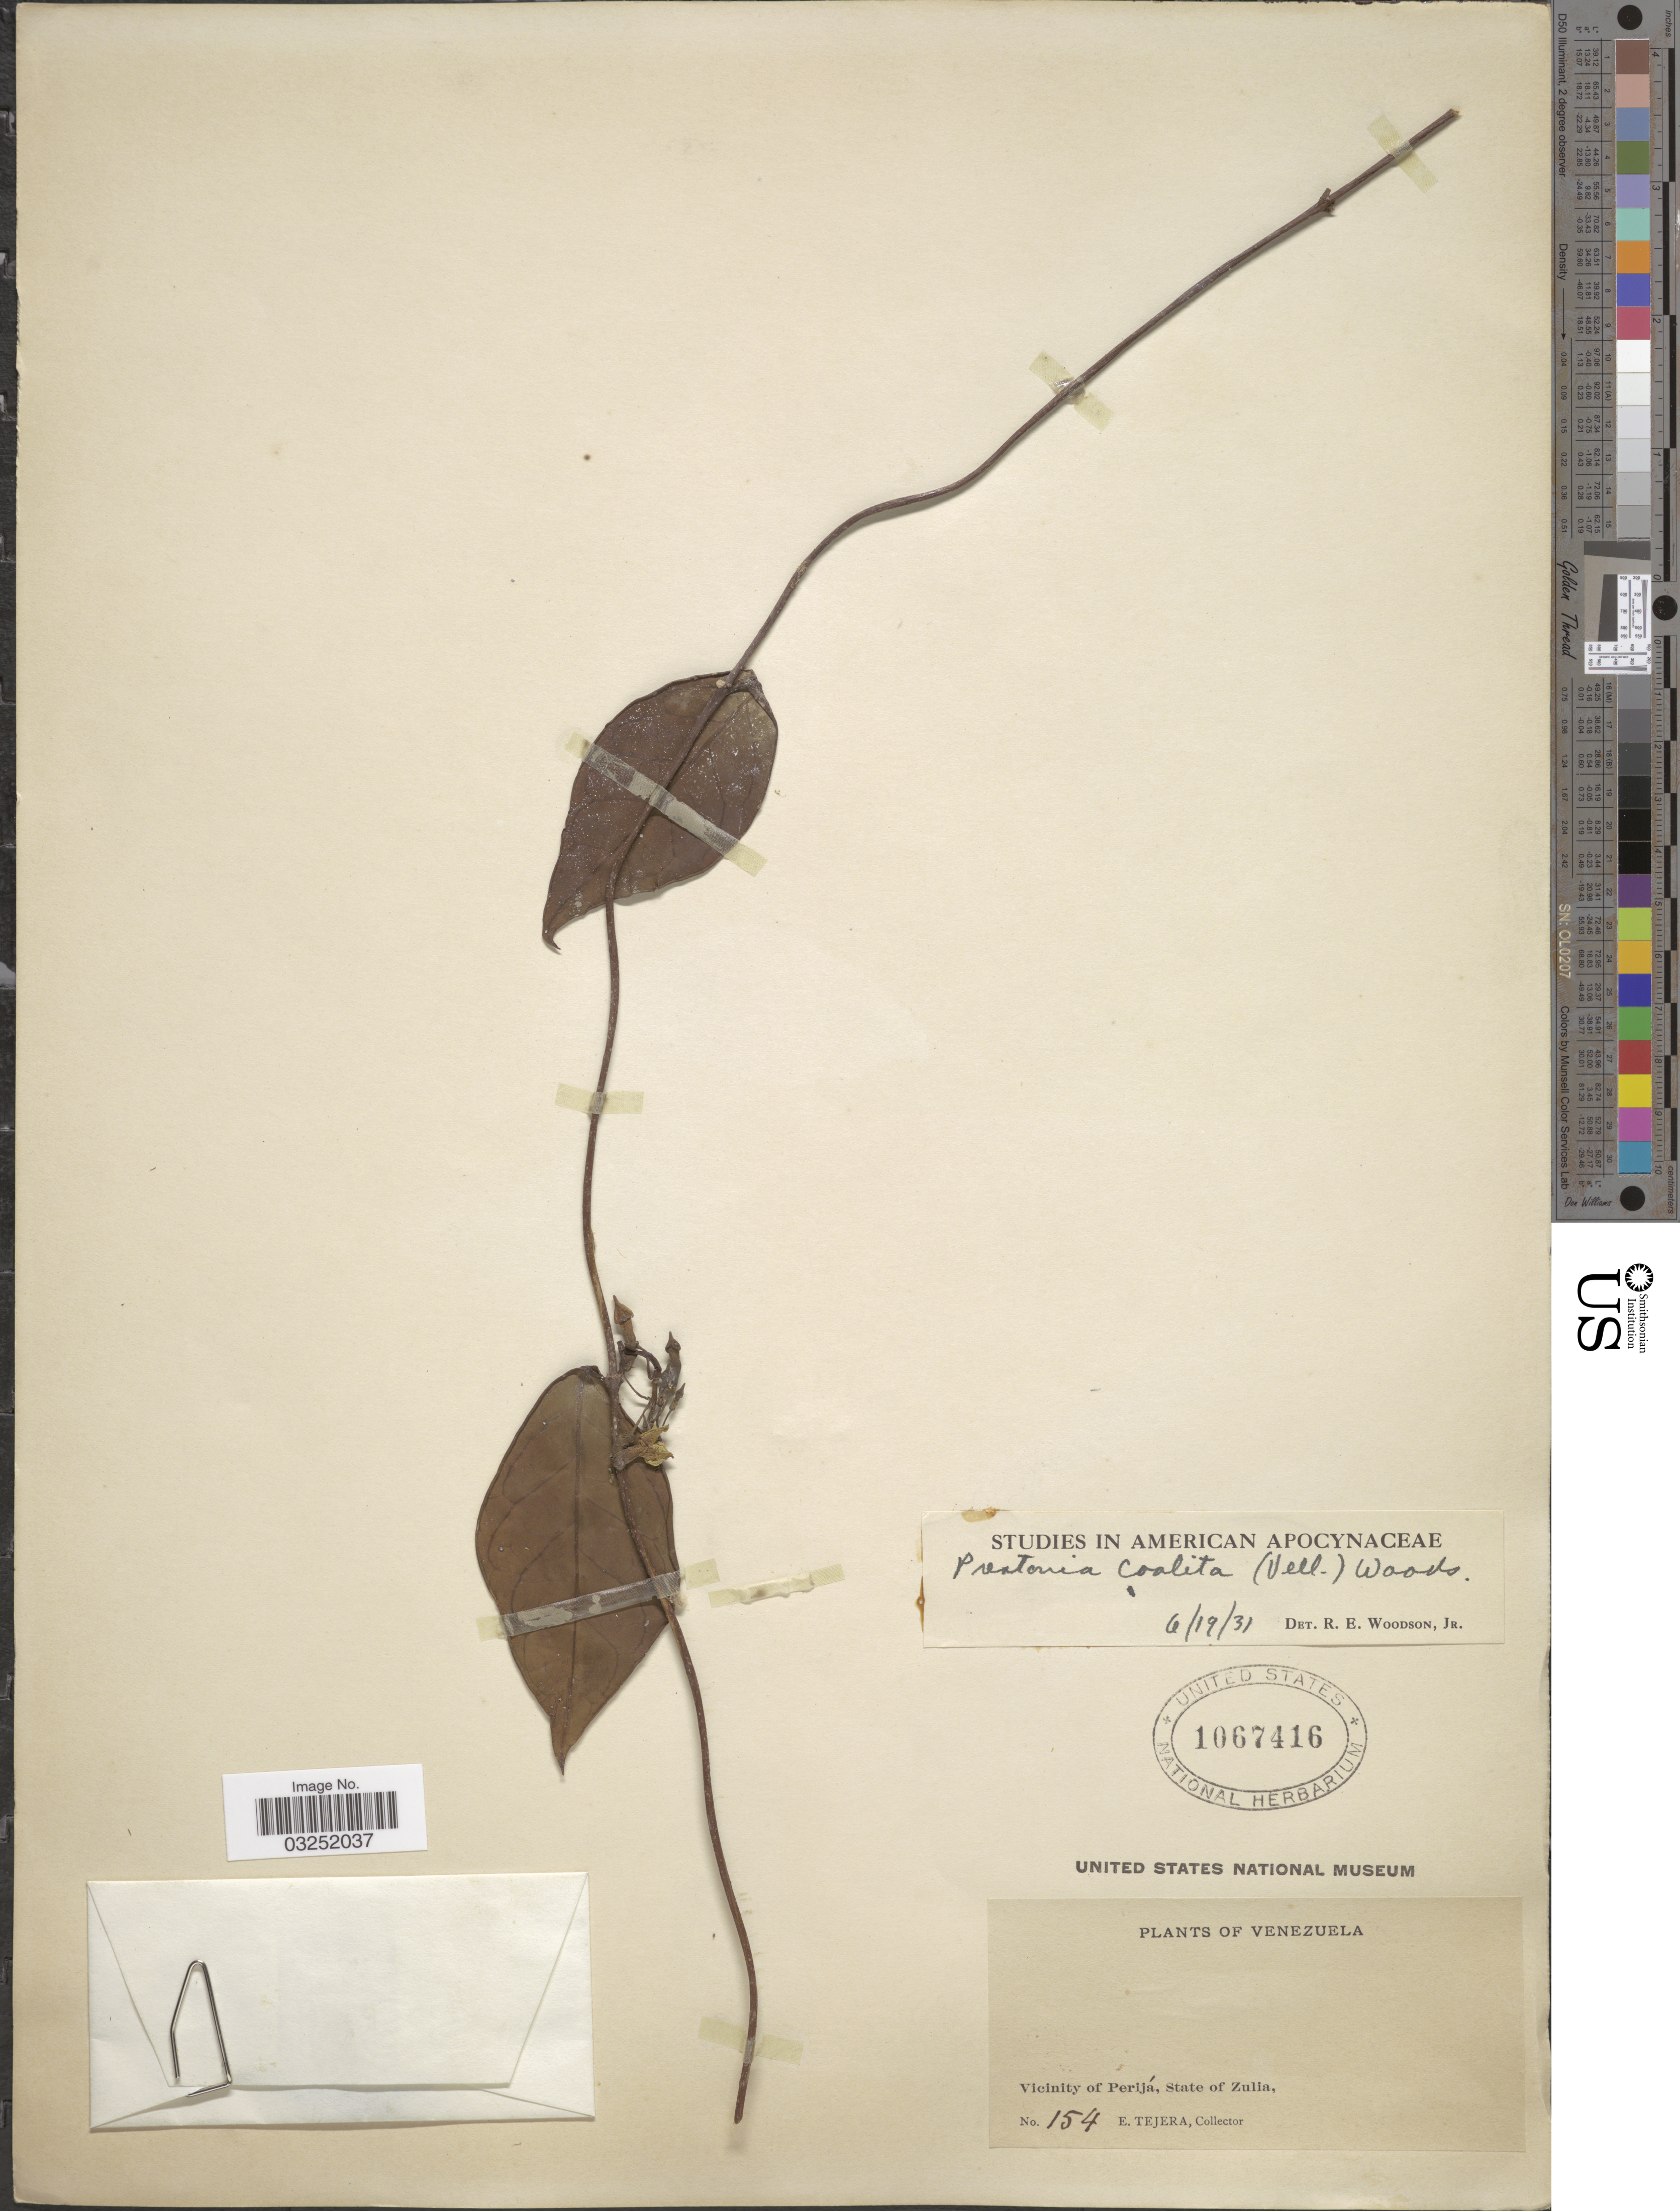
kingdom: Plantae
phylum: Tracheophyta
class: Magnoliopsida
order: Gentianales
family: Apocynaceae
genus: Prestonia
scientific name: Prestonia coalita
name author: (Vell.) Woodson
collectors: E. Tejera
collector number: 154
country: Venezuela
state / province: Zulia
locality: Vicinity of Períja, State of Zulia.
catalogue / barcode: US 1067416